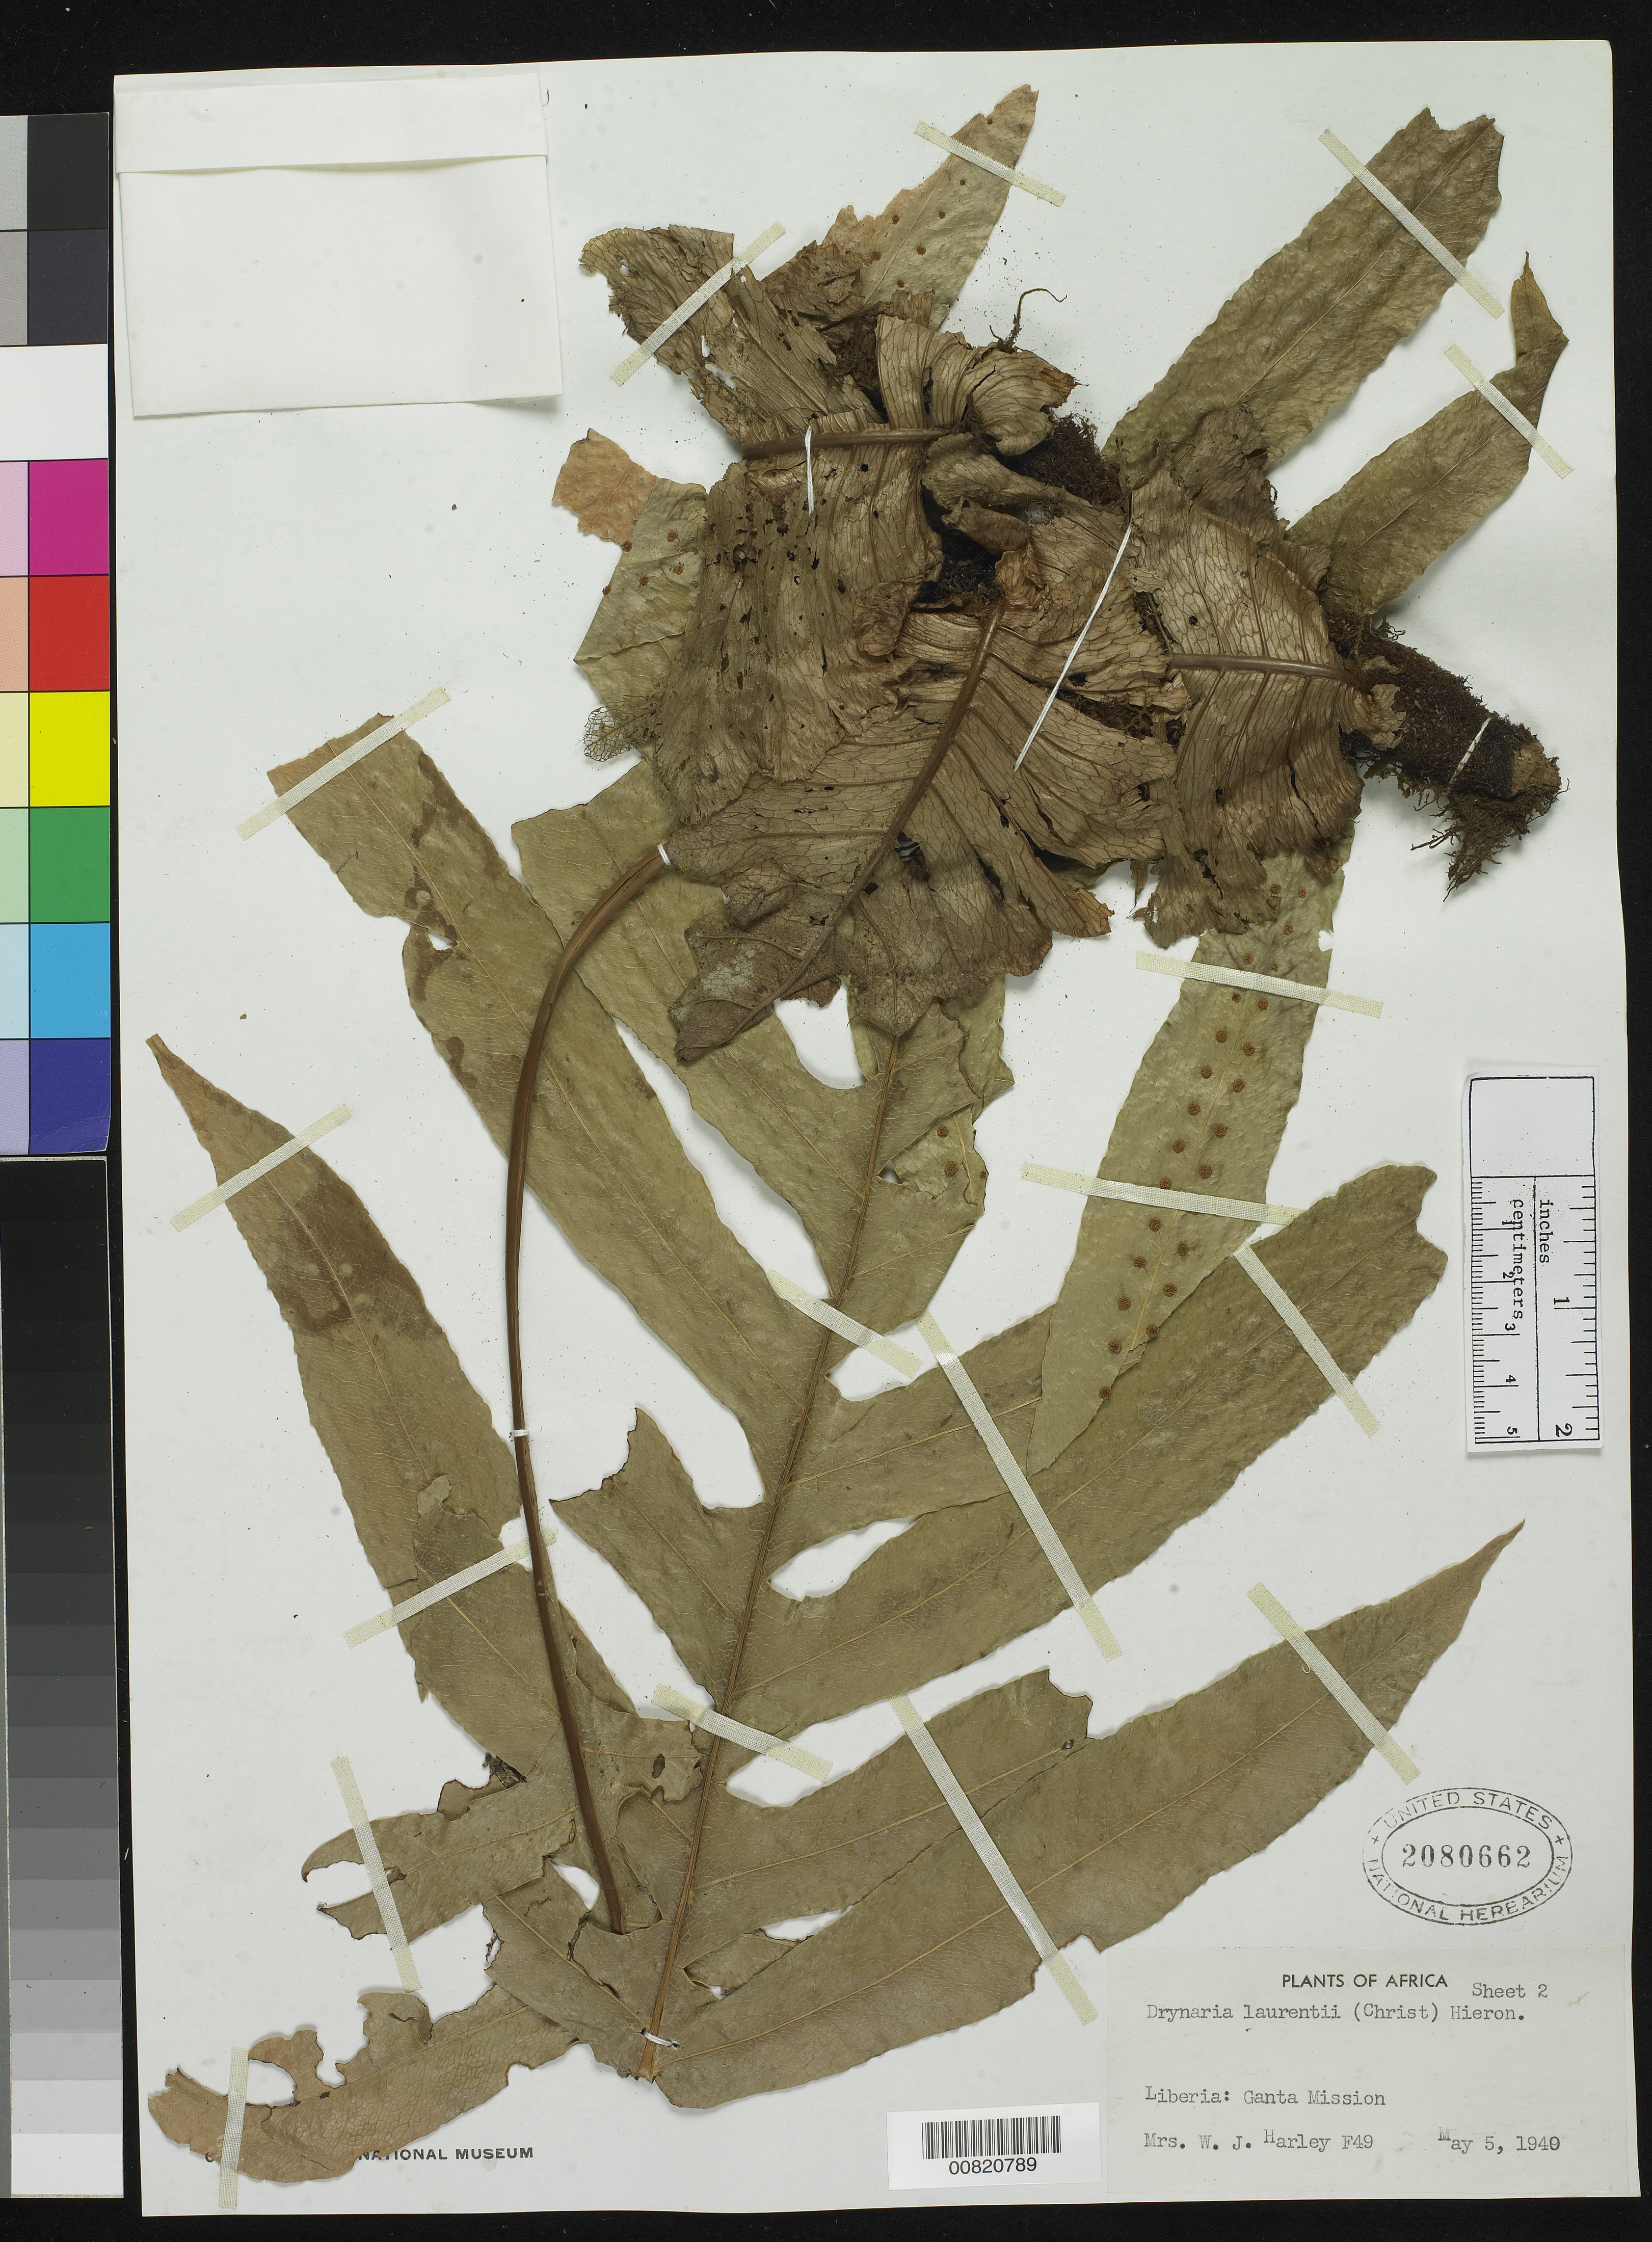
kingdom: Plantae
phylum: Tracheophyta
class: Polypodiopsida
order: Polypodiales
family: Polypodiaceae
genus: Drynaria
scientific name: Drynaria laurentii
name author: (Christ) Hieron.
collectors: Harley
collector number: F 49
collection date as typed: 5 May 1949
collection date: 1949-05-05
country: Liberia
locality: Ganta Mission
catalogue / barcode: US 2080662